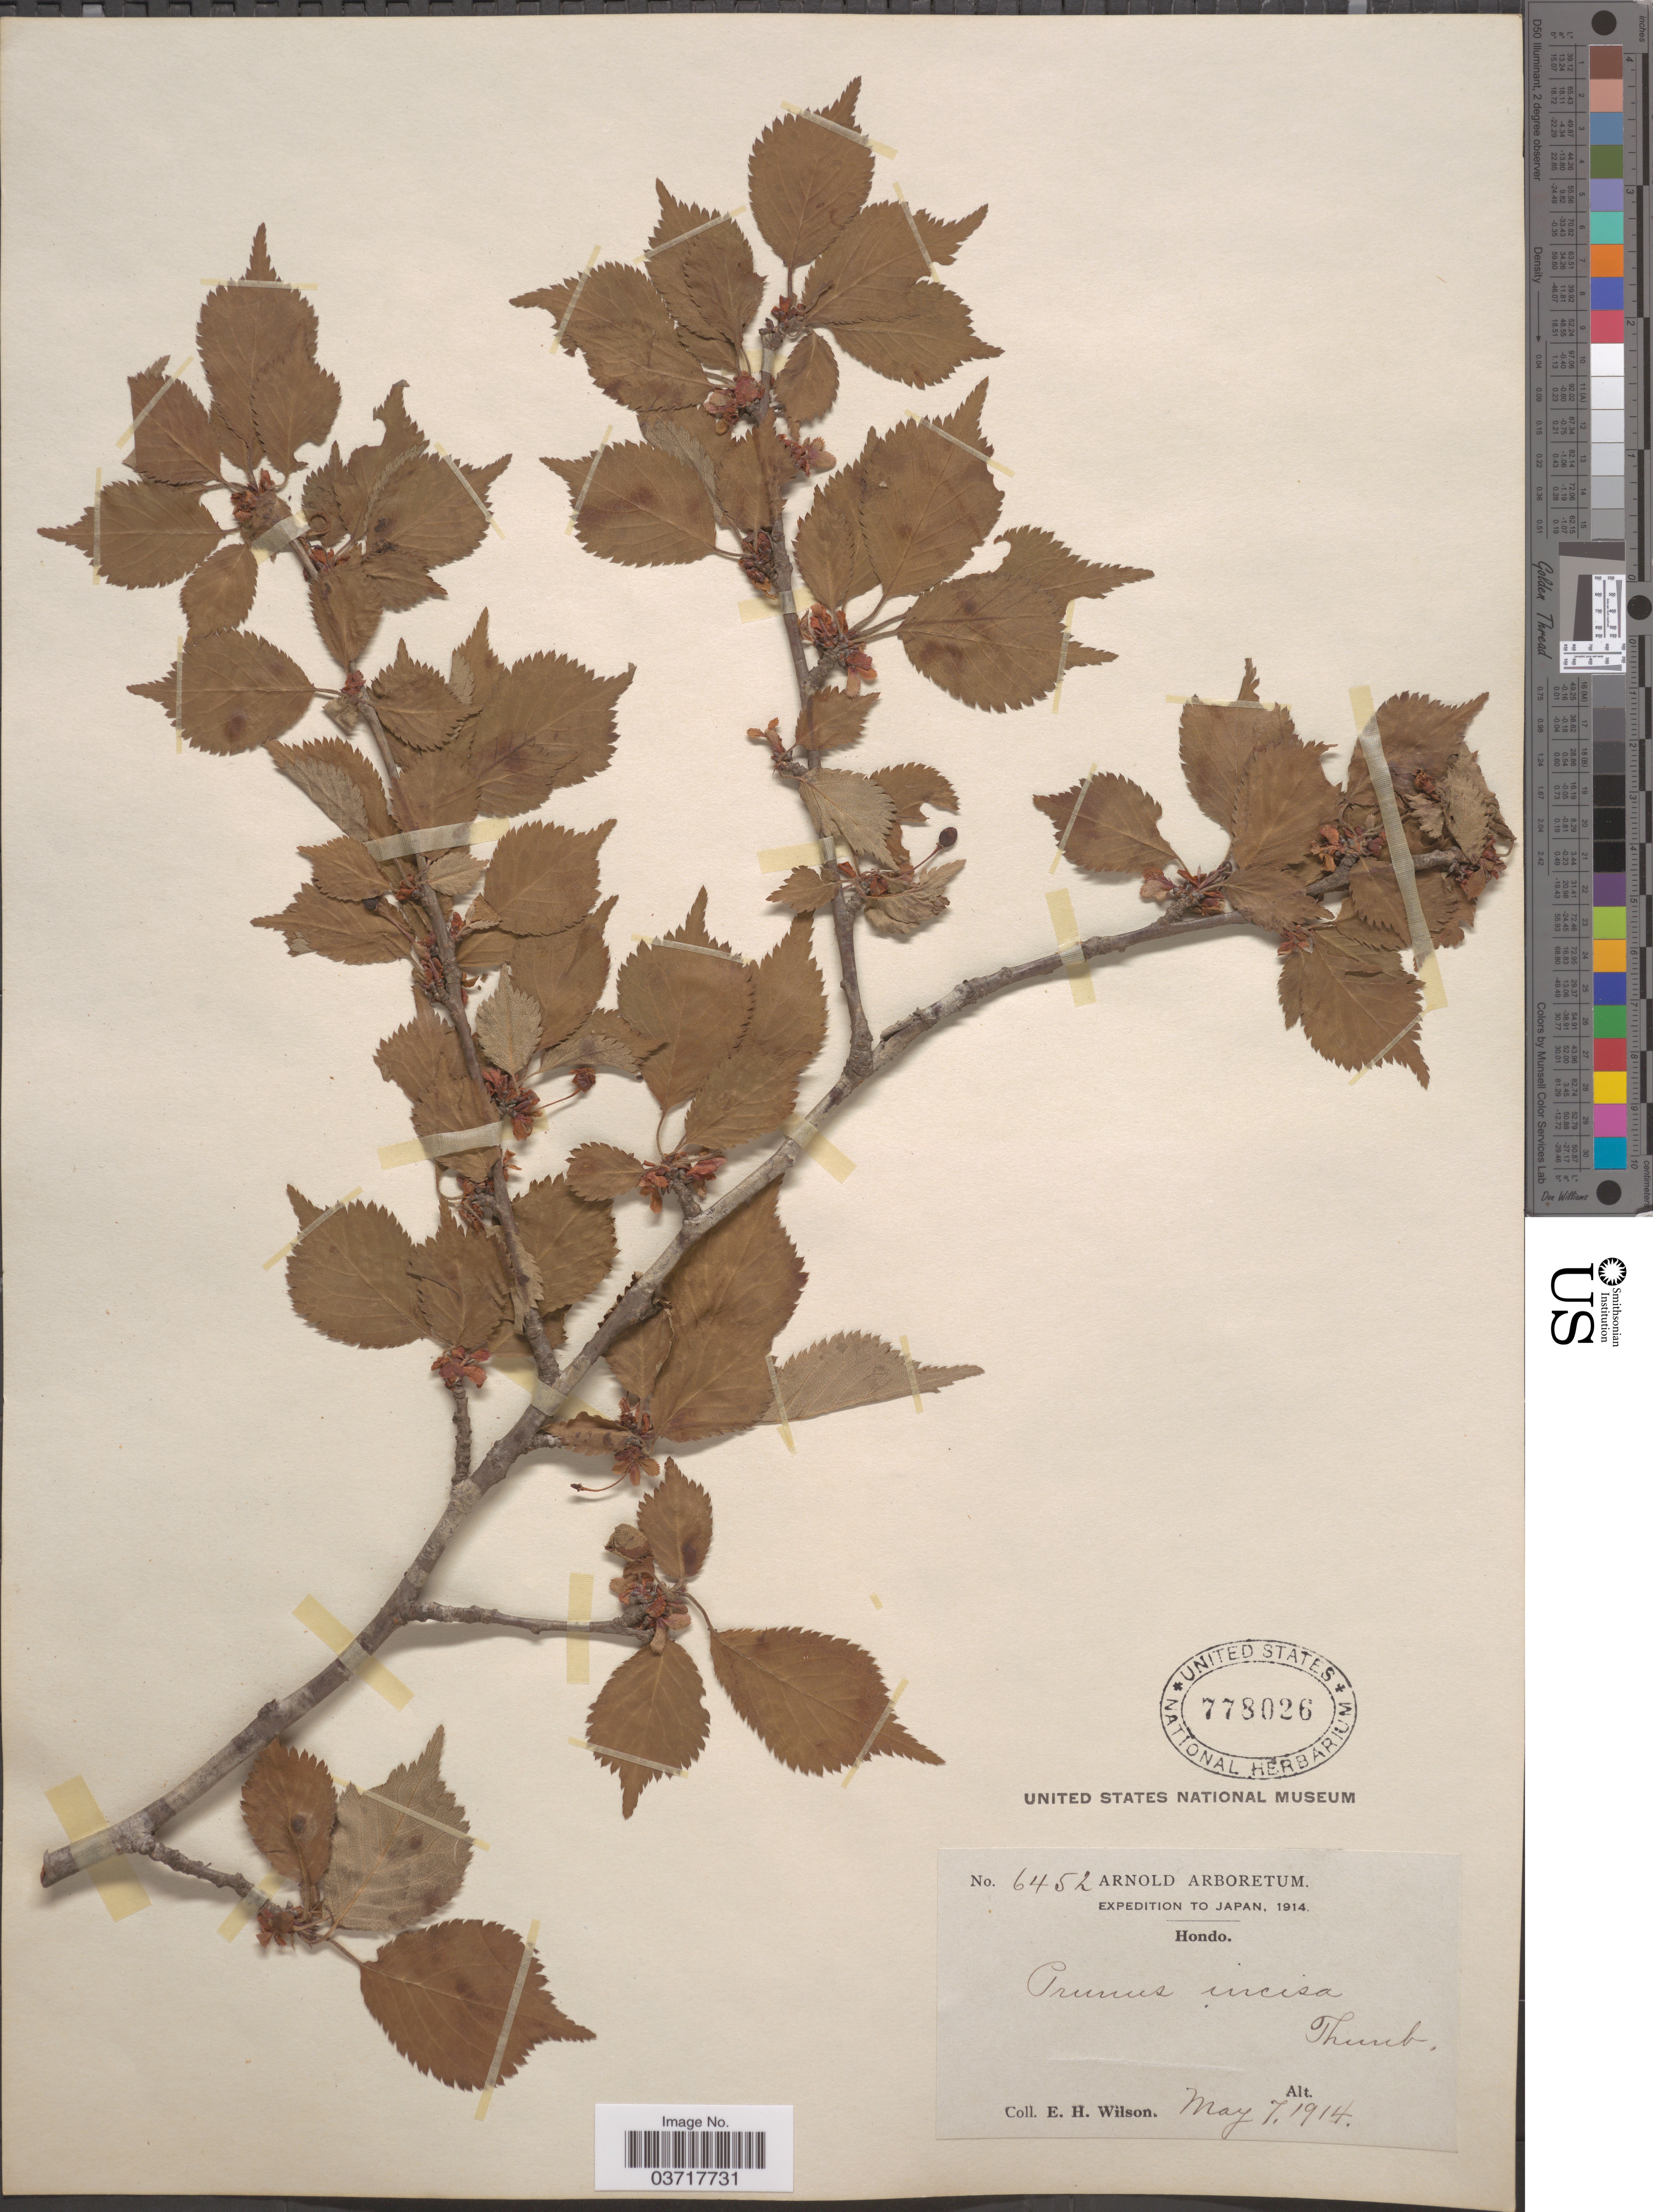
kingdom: Plantae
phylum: Tracheophyta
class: Magnoliopsida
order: Rosales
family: Rosaceae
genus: Prunus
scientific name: Prunus incisa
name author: Thunb.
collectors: E. Wilson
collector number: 6452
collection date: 1914-05-07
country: Japan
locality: Hondo.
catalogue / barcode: US 778026